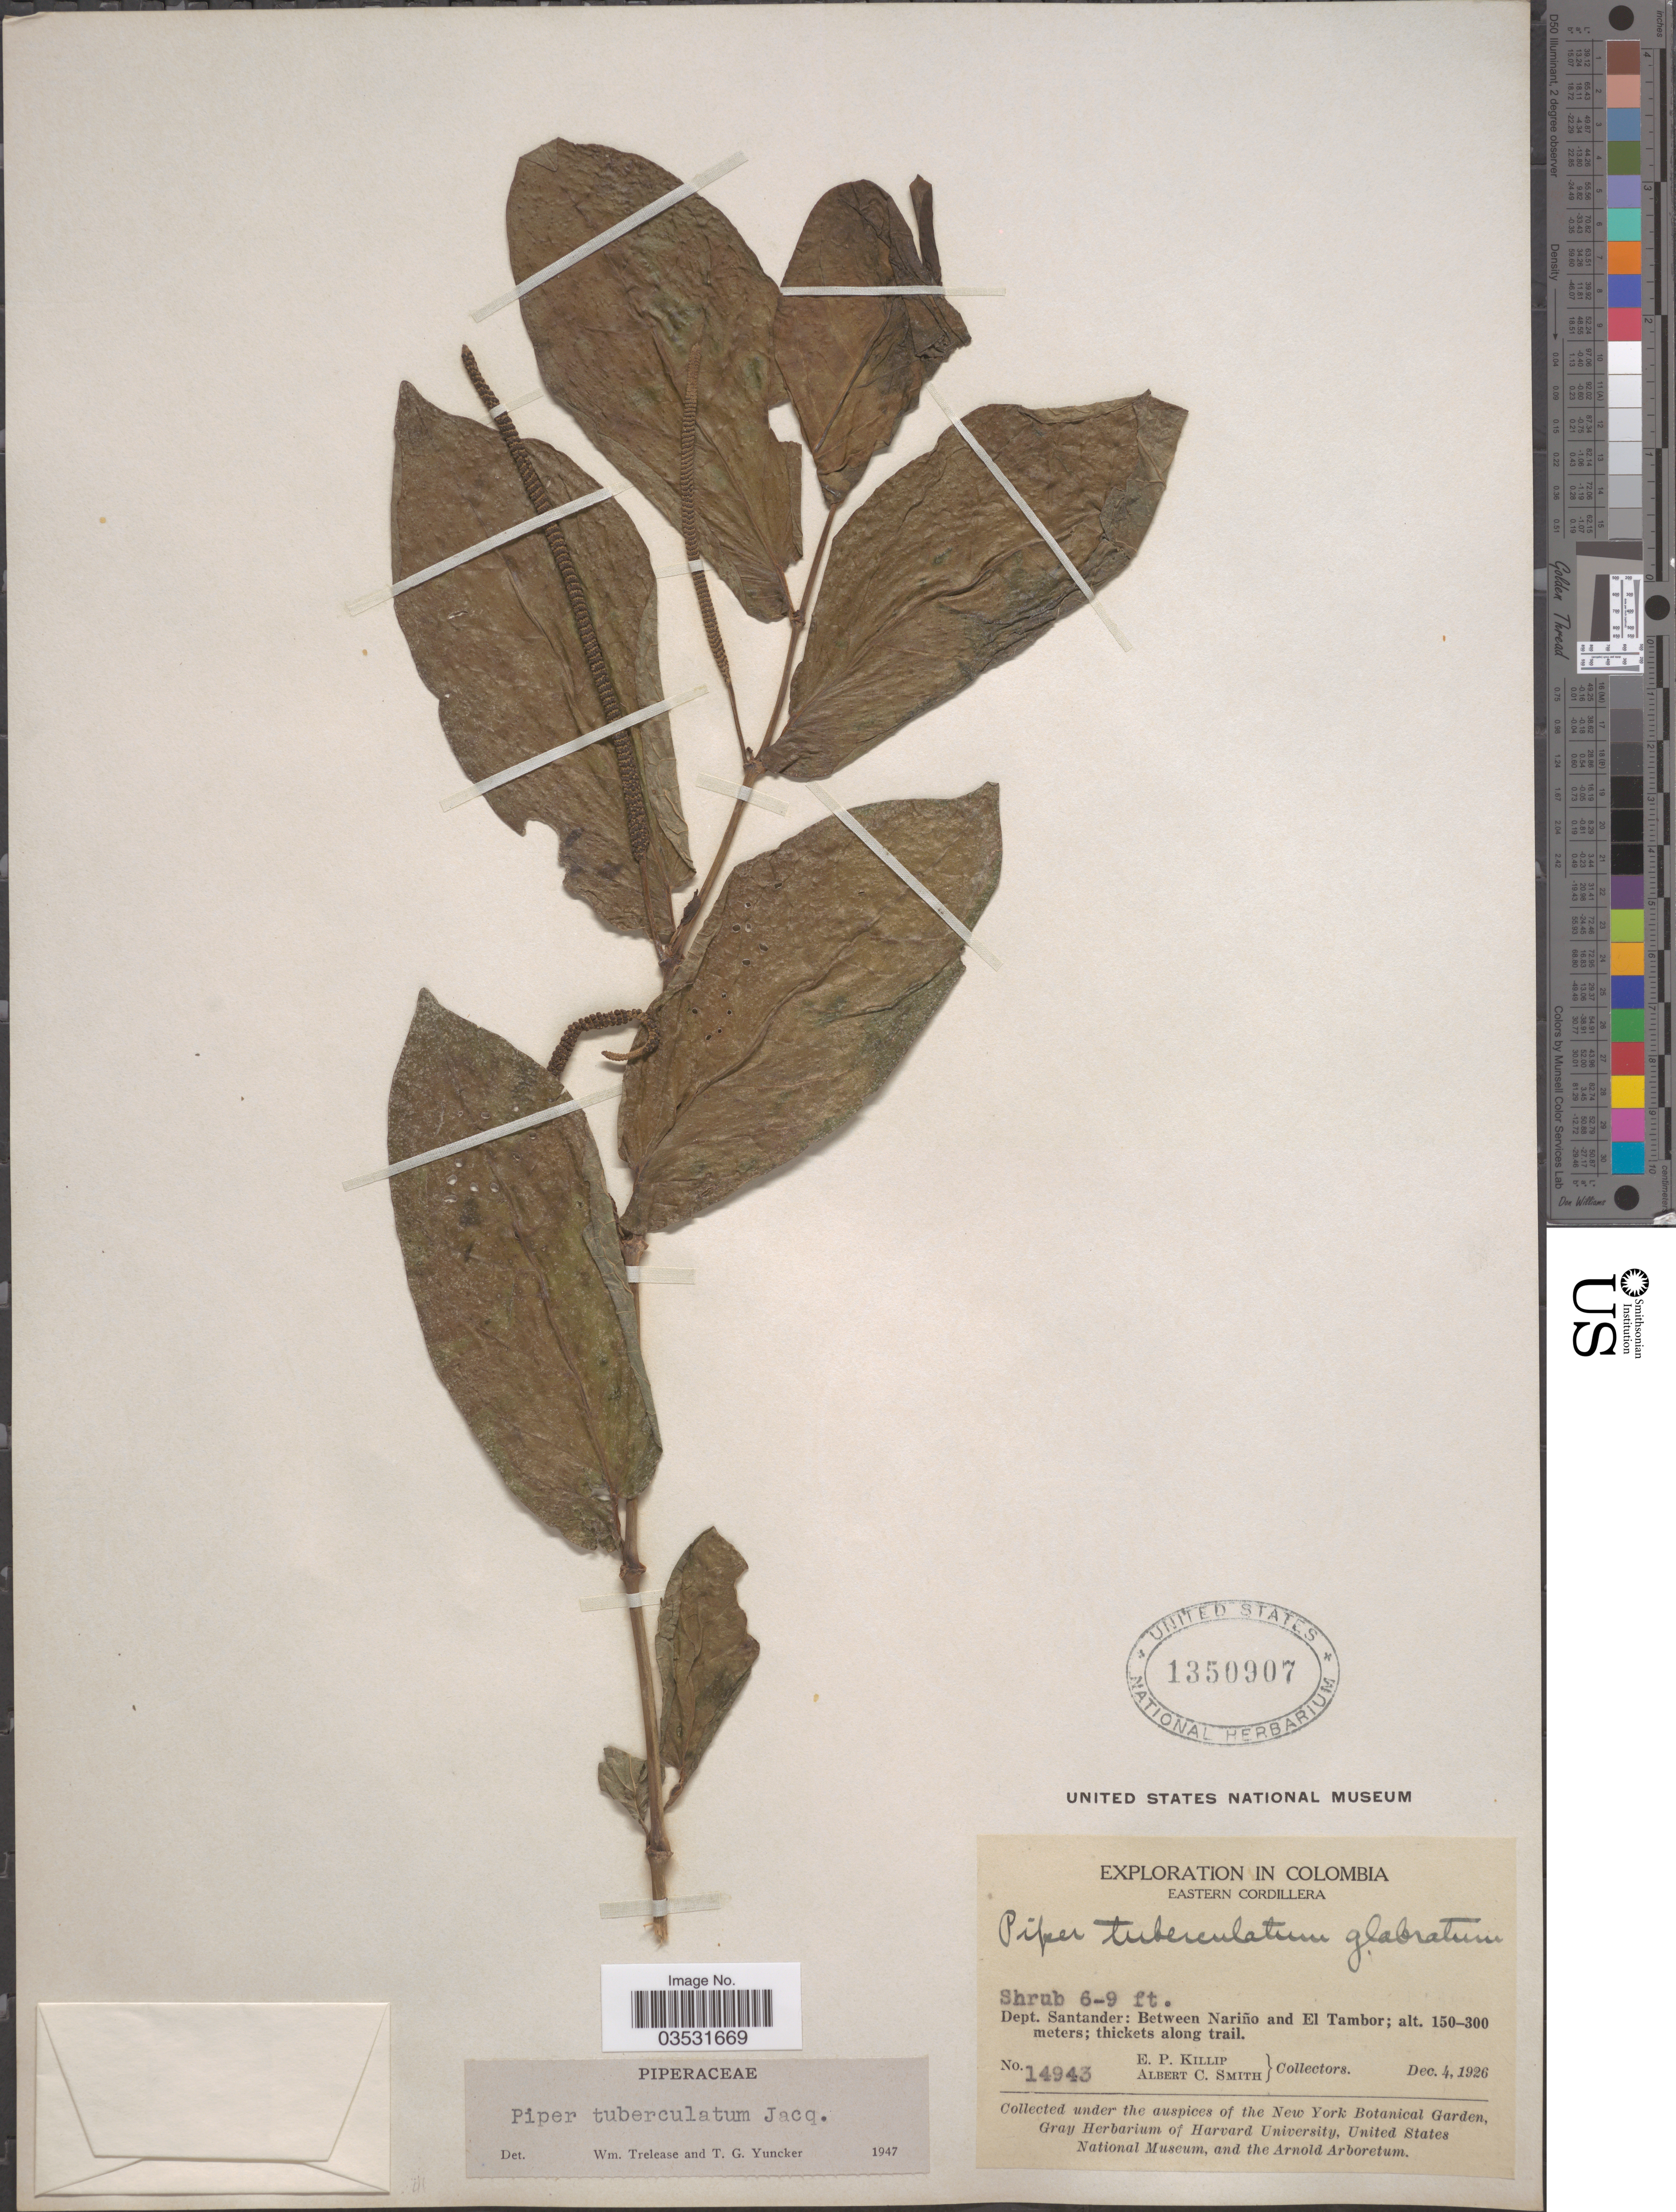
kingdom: Plantae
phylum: Tracheophyta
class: Magnoliopsida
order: Piperales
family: Piperaceae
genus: Piper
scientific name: Piper tuberculatum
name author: Jacq.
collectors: E. P. Killip & A. C. Smith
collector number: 14943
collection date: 1926-12-04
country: Colombia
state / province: Santander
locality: Dept. Santander: Between Nariño and El Tambor. Thickets along trail.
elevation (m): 150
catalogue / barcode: US 1350907